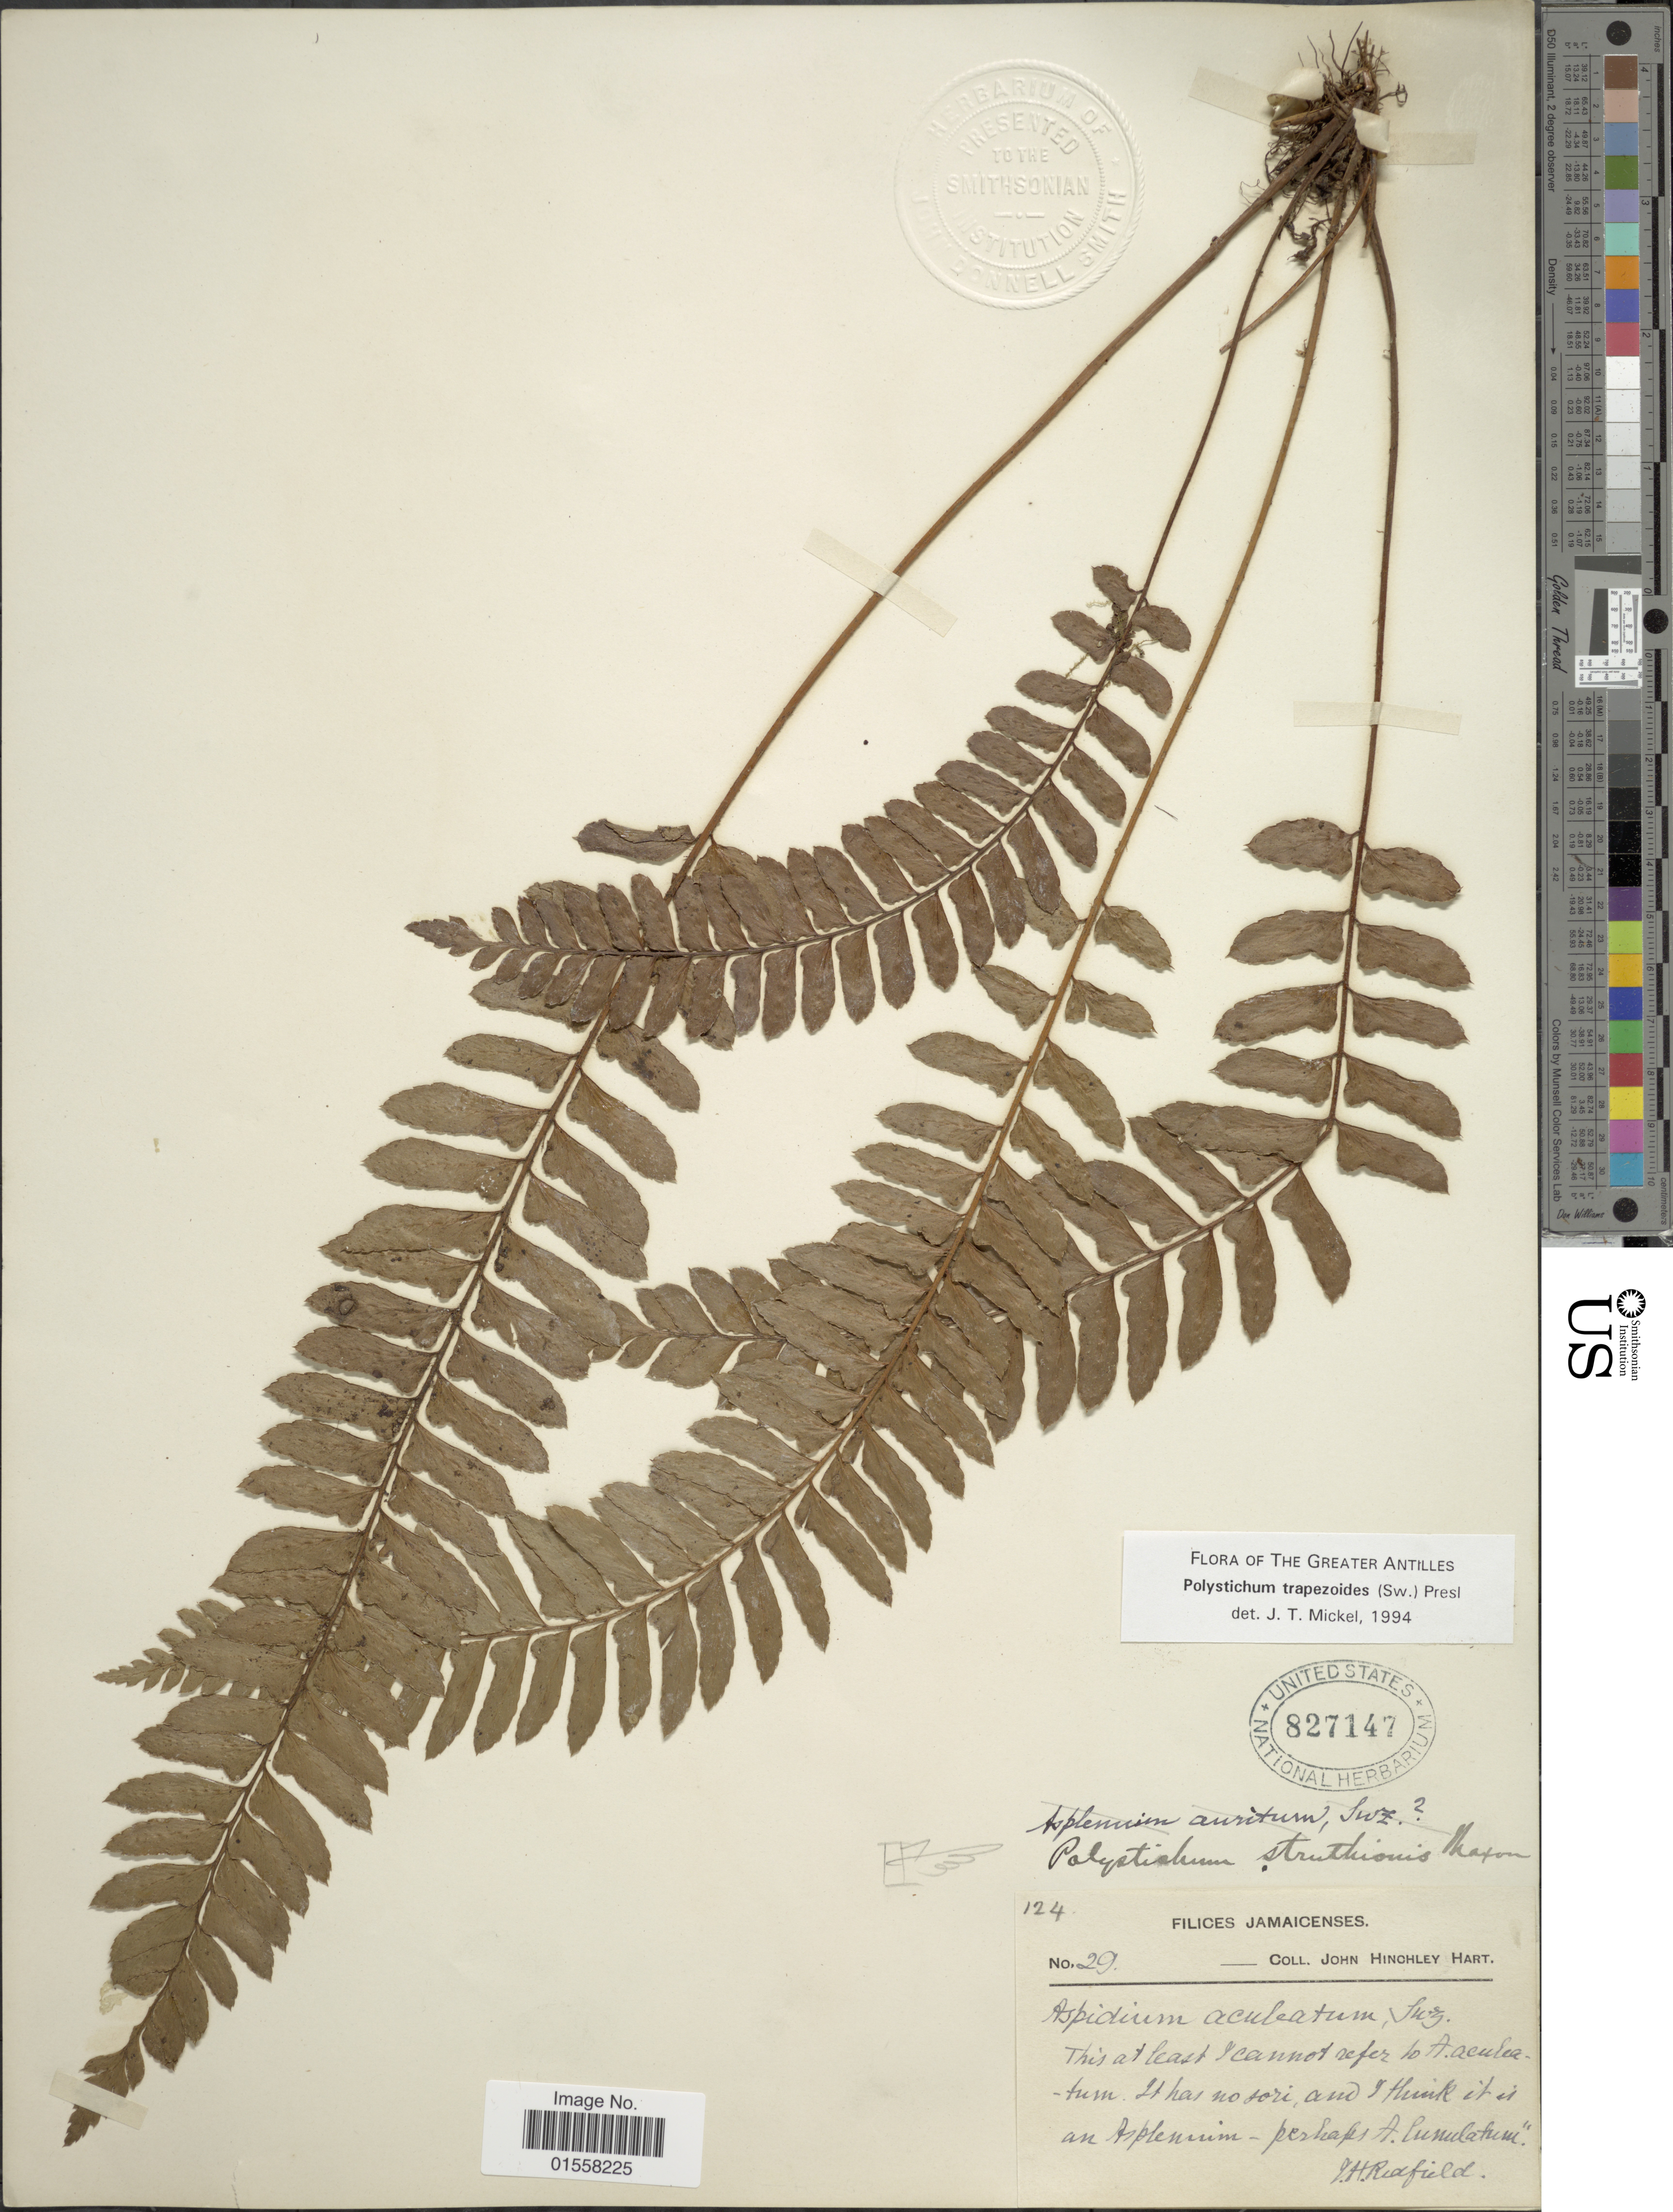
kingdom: Plantae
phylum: Tracheophyta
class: Polypodiopsida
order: Polypodiales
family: Dryopteridaceae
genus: Polystichum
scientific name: Polystichum trapezoides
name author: (Sw.) C. Presl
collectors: J. H. Hart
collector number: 29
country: Jamaica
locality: Jamaicenses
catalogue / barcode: US 827147